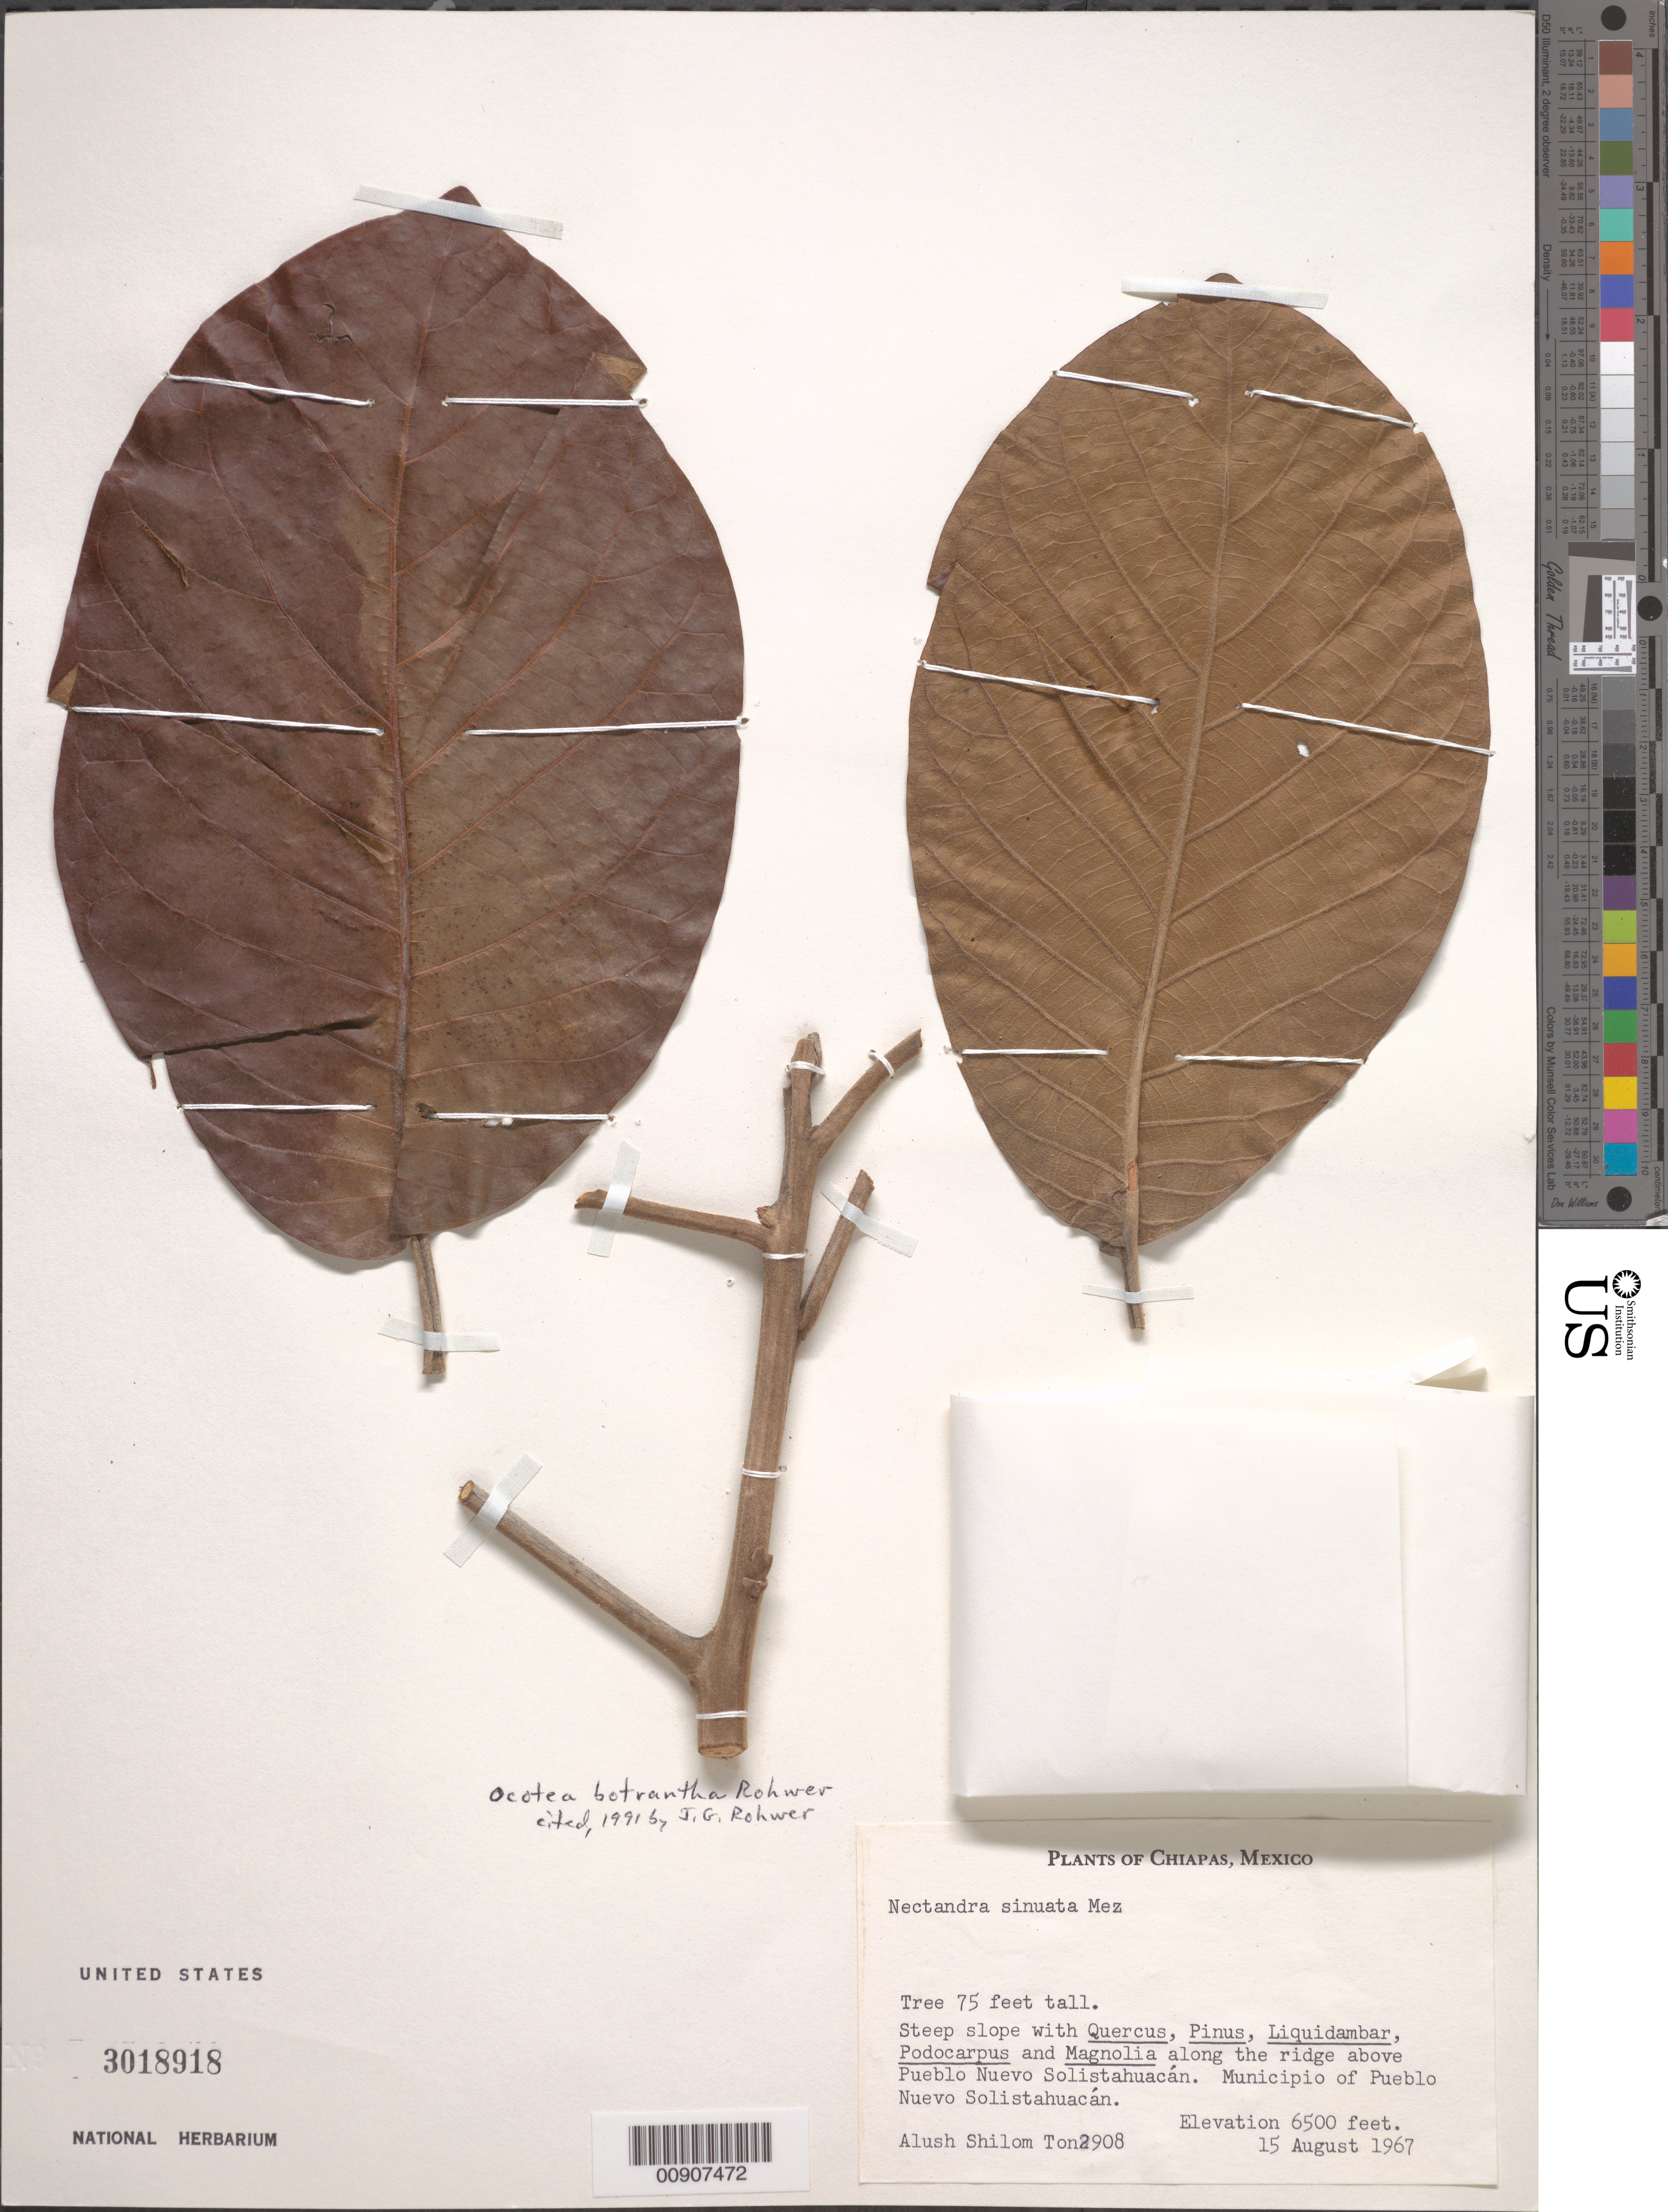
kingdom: Plantae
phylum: Tracheophyta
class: Magnoliopsida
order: Laurales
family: Lauraceae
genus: Ocotea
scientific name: Ocotea botrantha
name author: Rohwer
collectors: A. Shilom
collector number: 2908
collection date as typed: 15 Aug 1967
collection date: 1967-08-15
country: Mexico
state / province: Chiapas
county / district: Pueblo Nuevo Solistahuacán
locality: Along the ridge above Pueblo Nuevo Solistahuacán. Municipio of Pueblo Nuevo Solistahuacán, Chiapas.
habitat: Steep slope with Quercus, Pinus, Liquidambar, Podocarpus and Magnolia.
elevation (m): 1981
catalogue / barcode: US 3018918